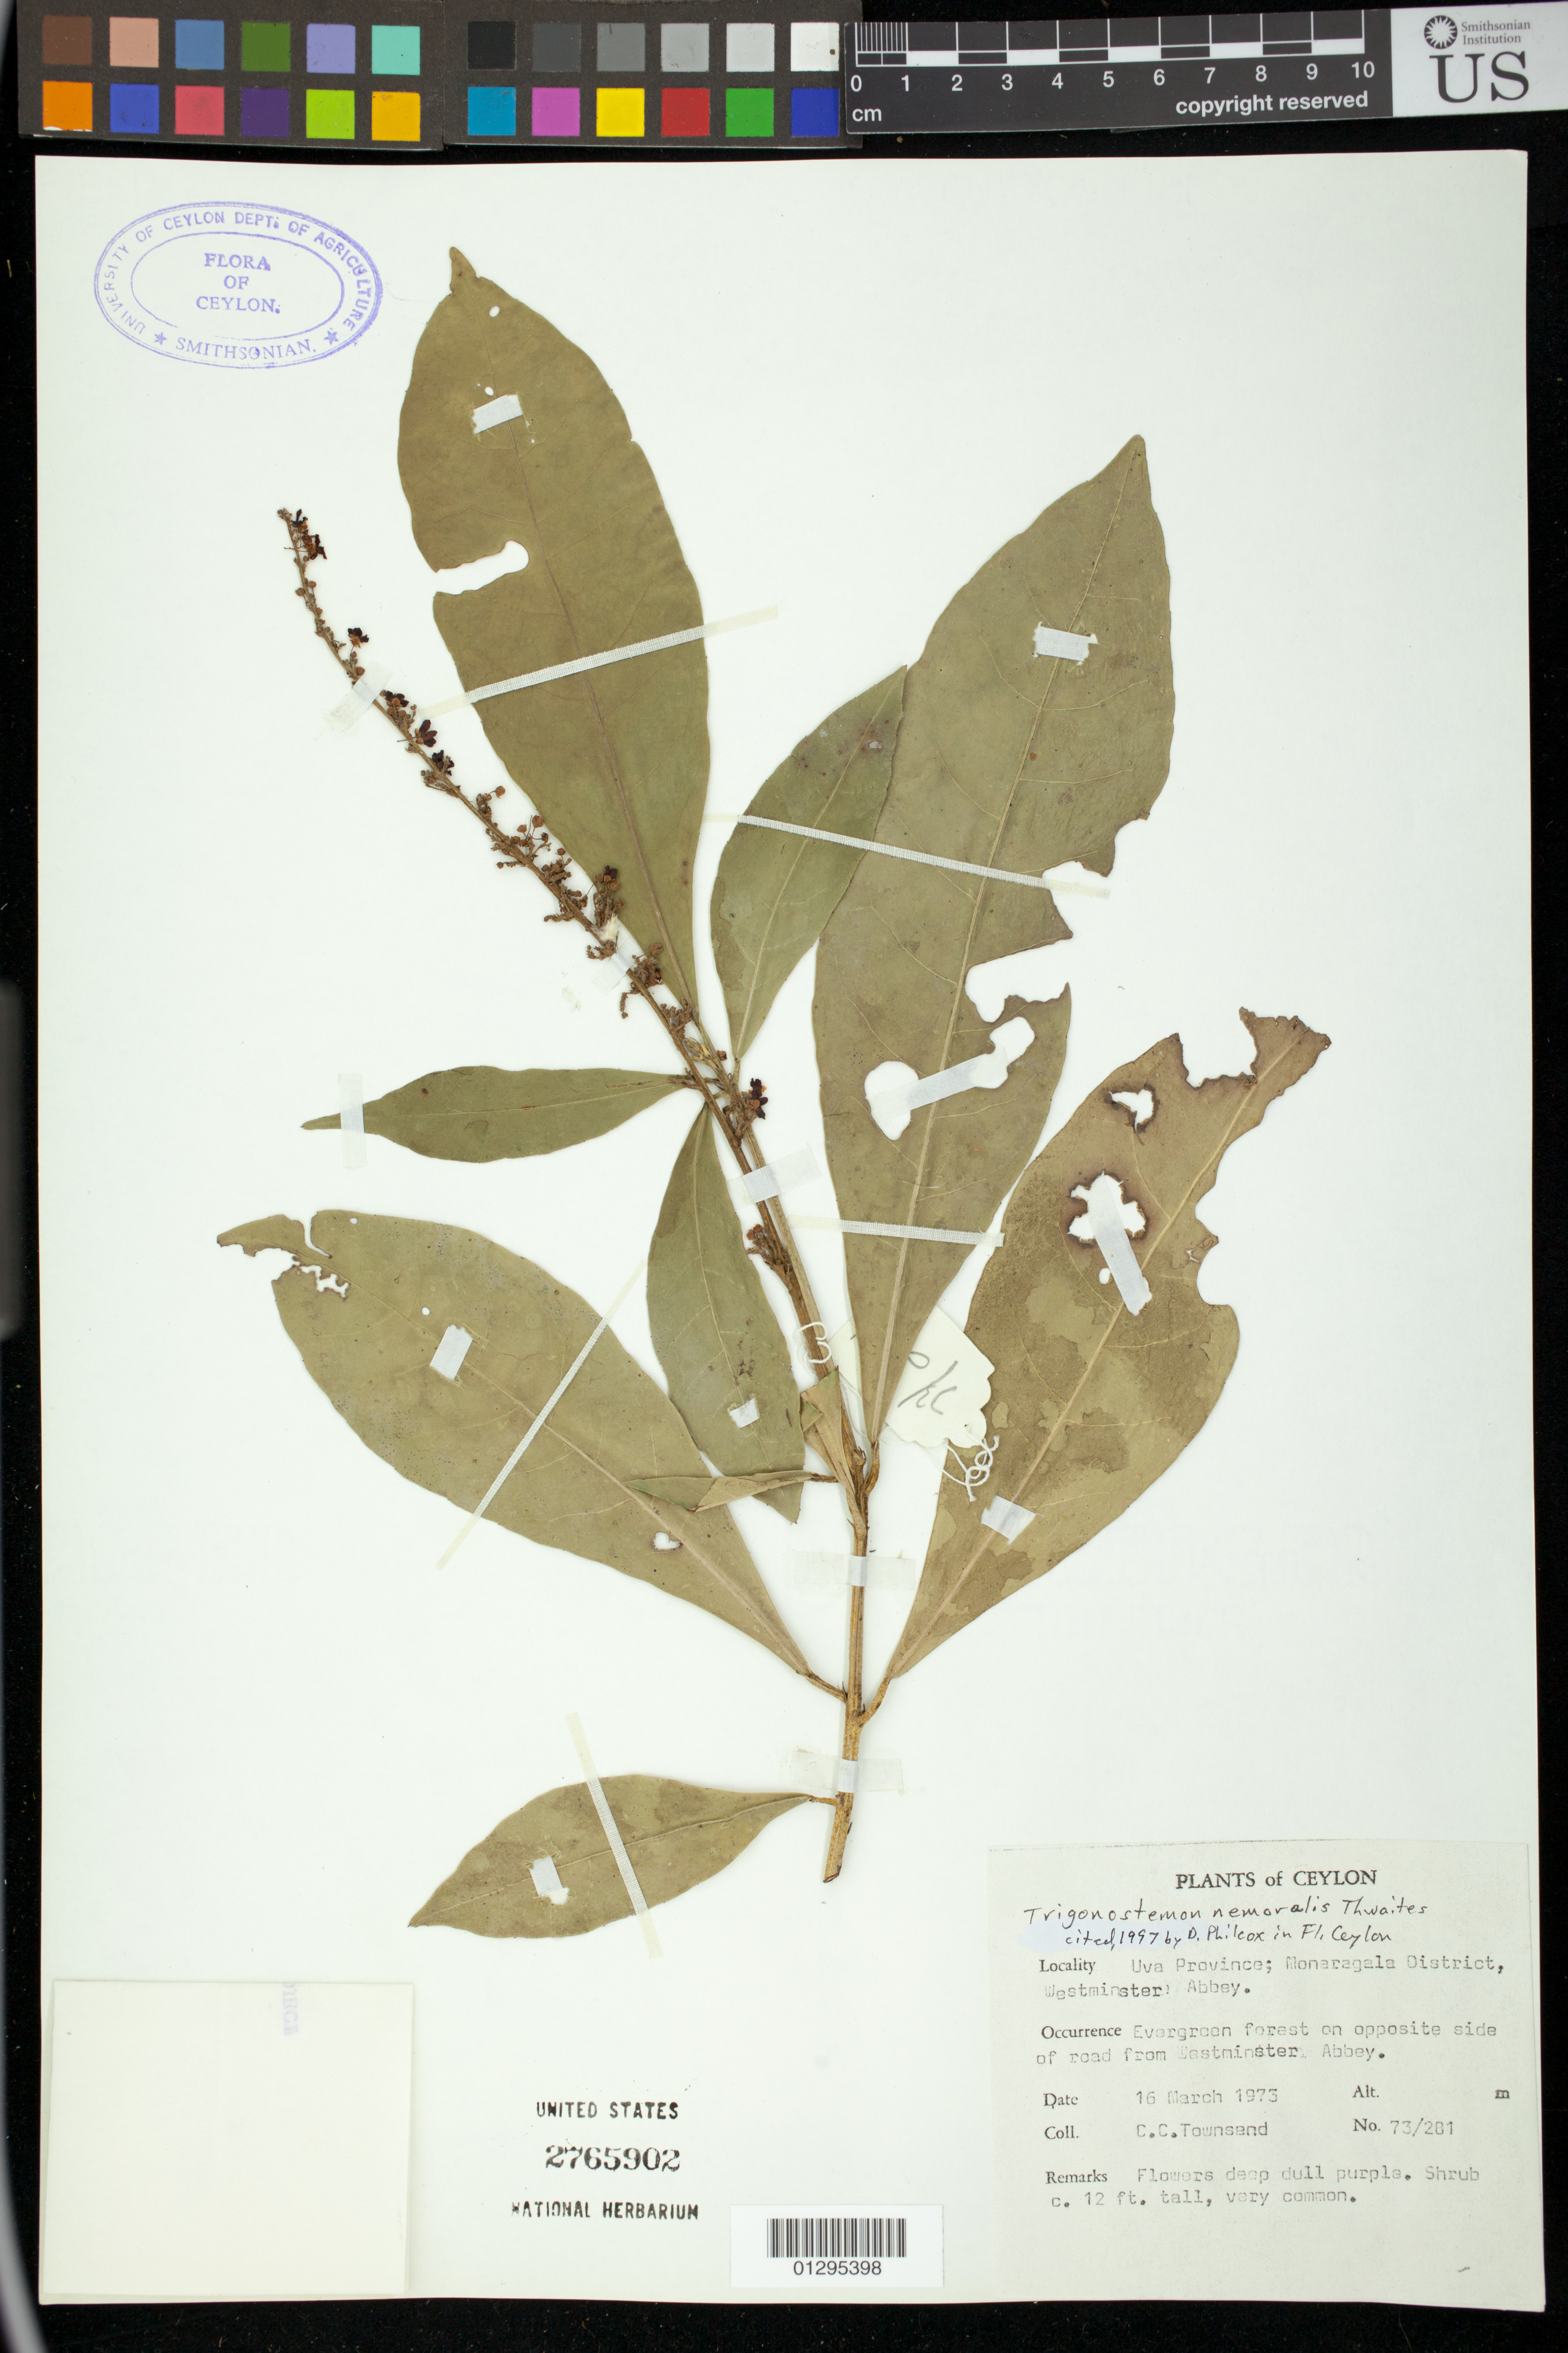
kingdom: Plantae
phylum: Tracheophyta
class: Magnoliopsida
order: Malpighiales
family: Euphorbiaceae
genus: Trigonostemon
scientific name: Trigonostemon nemoralis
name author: Thwaites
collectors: C. Townsend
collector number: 73/281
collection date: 1973-03-16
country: Sri Lanka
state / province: Uva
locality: Monaragala District, Westminister Abbey. On opposite side of road from Westminister Abbey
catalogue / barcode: US 2765902